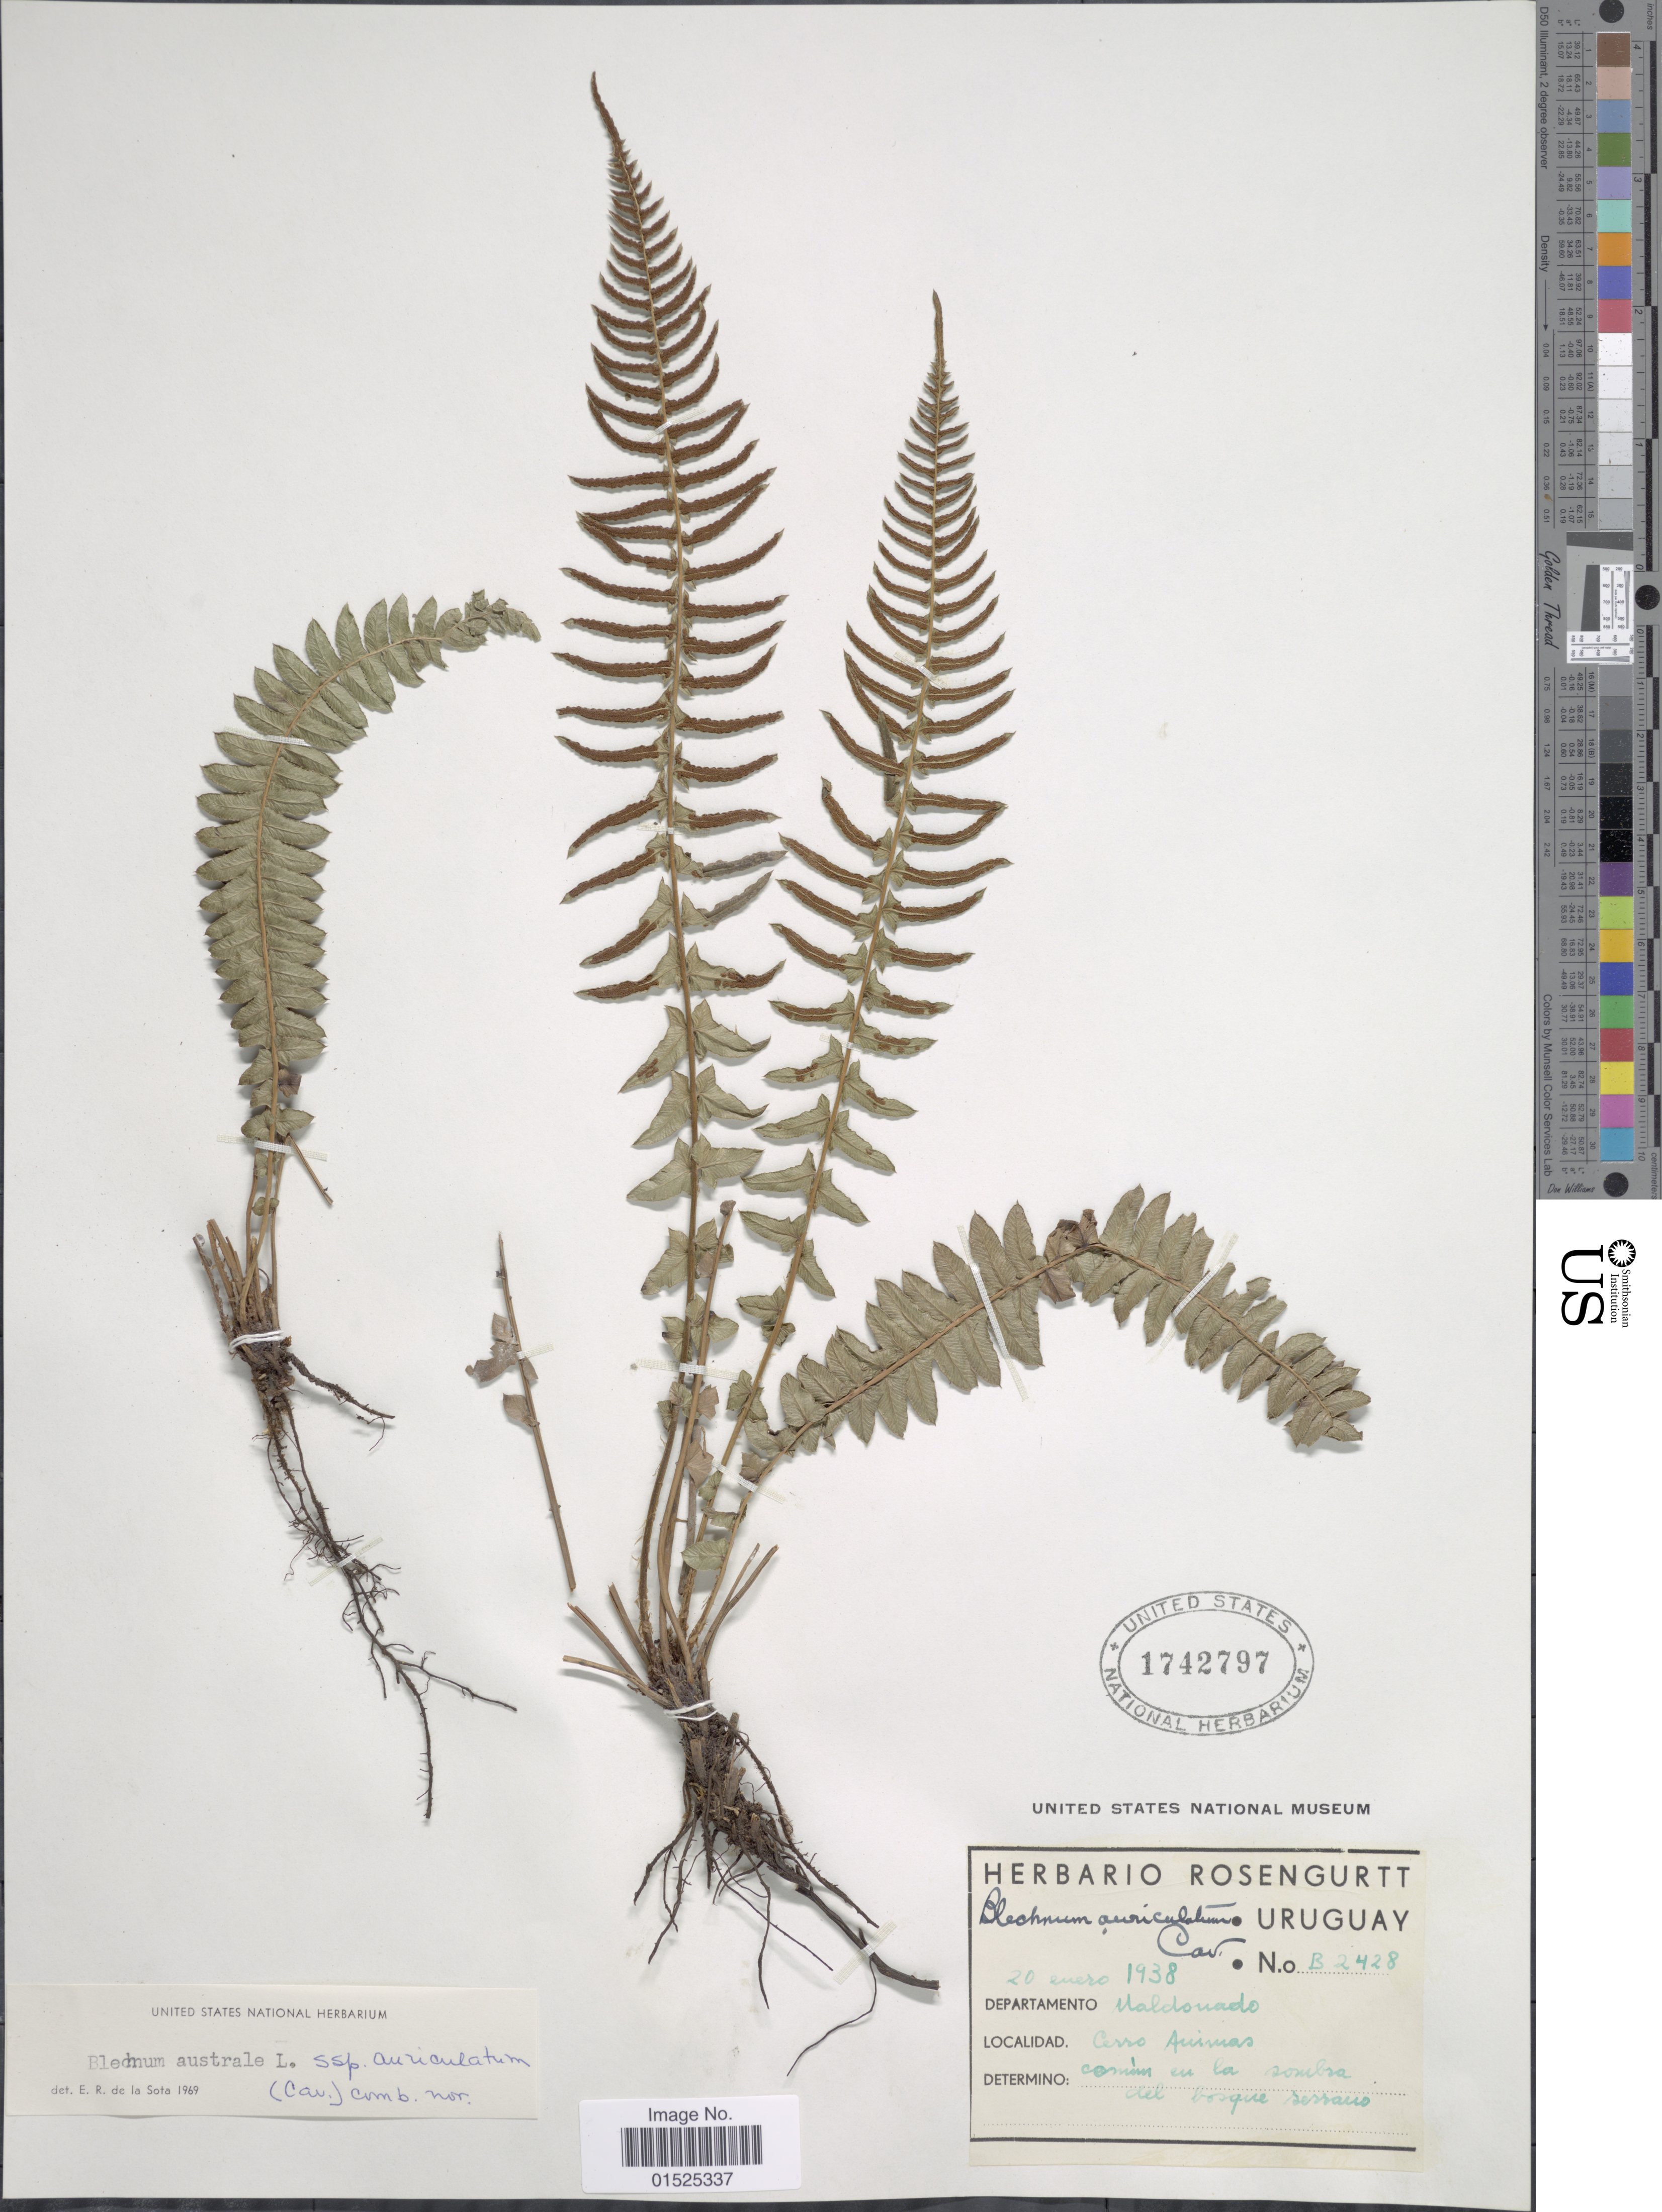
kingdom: Plantae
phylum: Tracheophyta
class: Polypodiopsida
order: Polypodiales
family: Blechnaceae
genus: Blechnum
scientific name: Blechnum australe subsp. auriculatum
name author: (Cav.) de la Sota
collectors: ex herb. Rosengurtt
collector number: B2428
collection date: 1938-01-20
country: Uruguay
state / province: Maldonado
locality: Cerro Animas.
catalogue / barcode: US 1742797